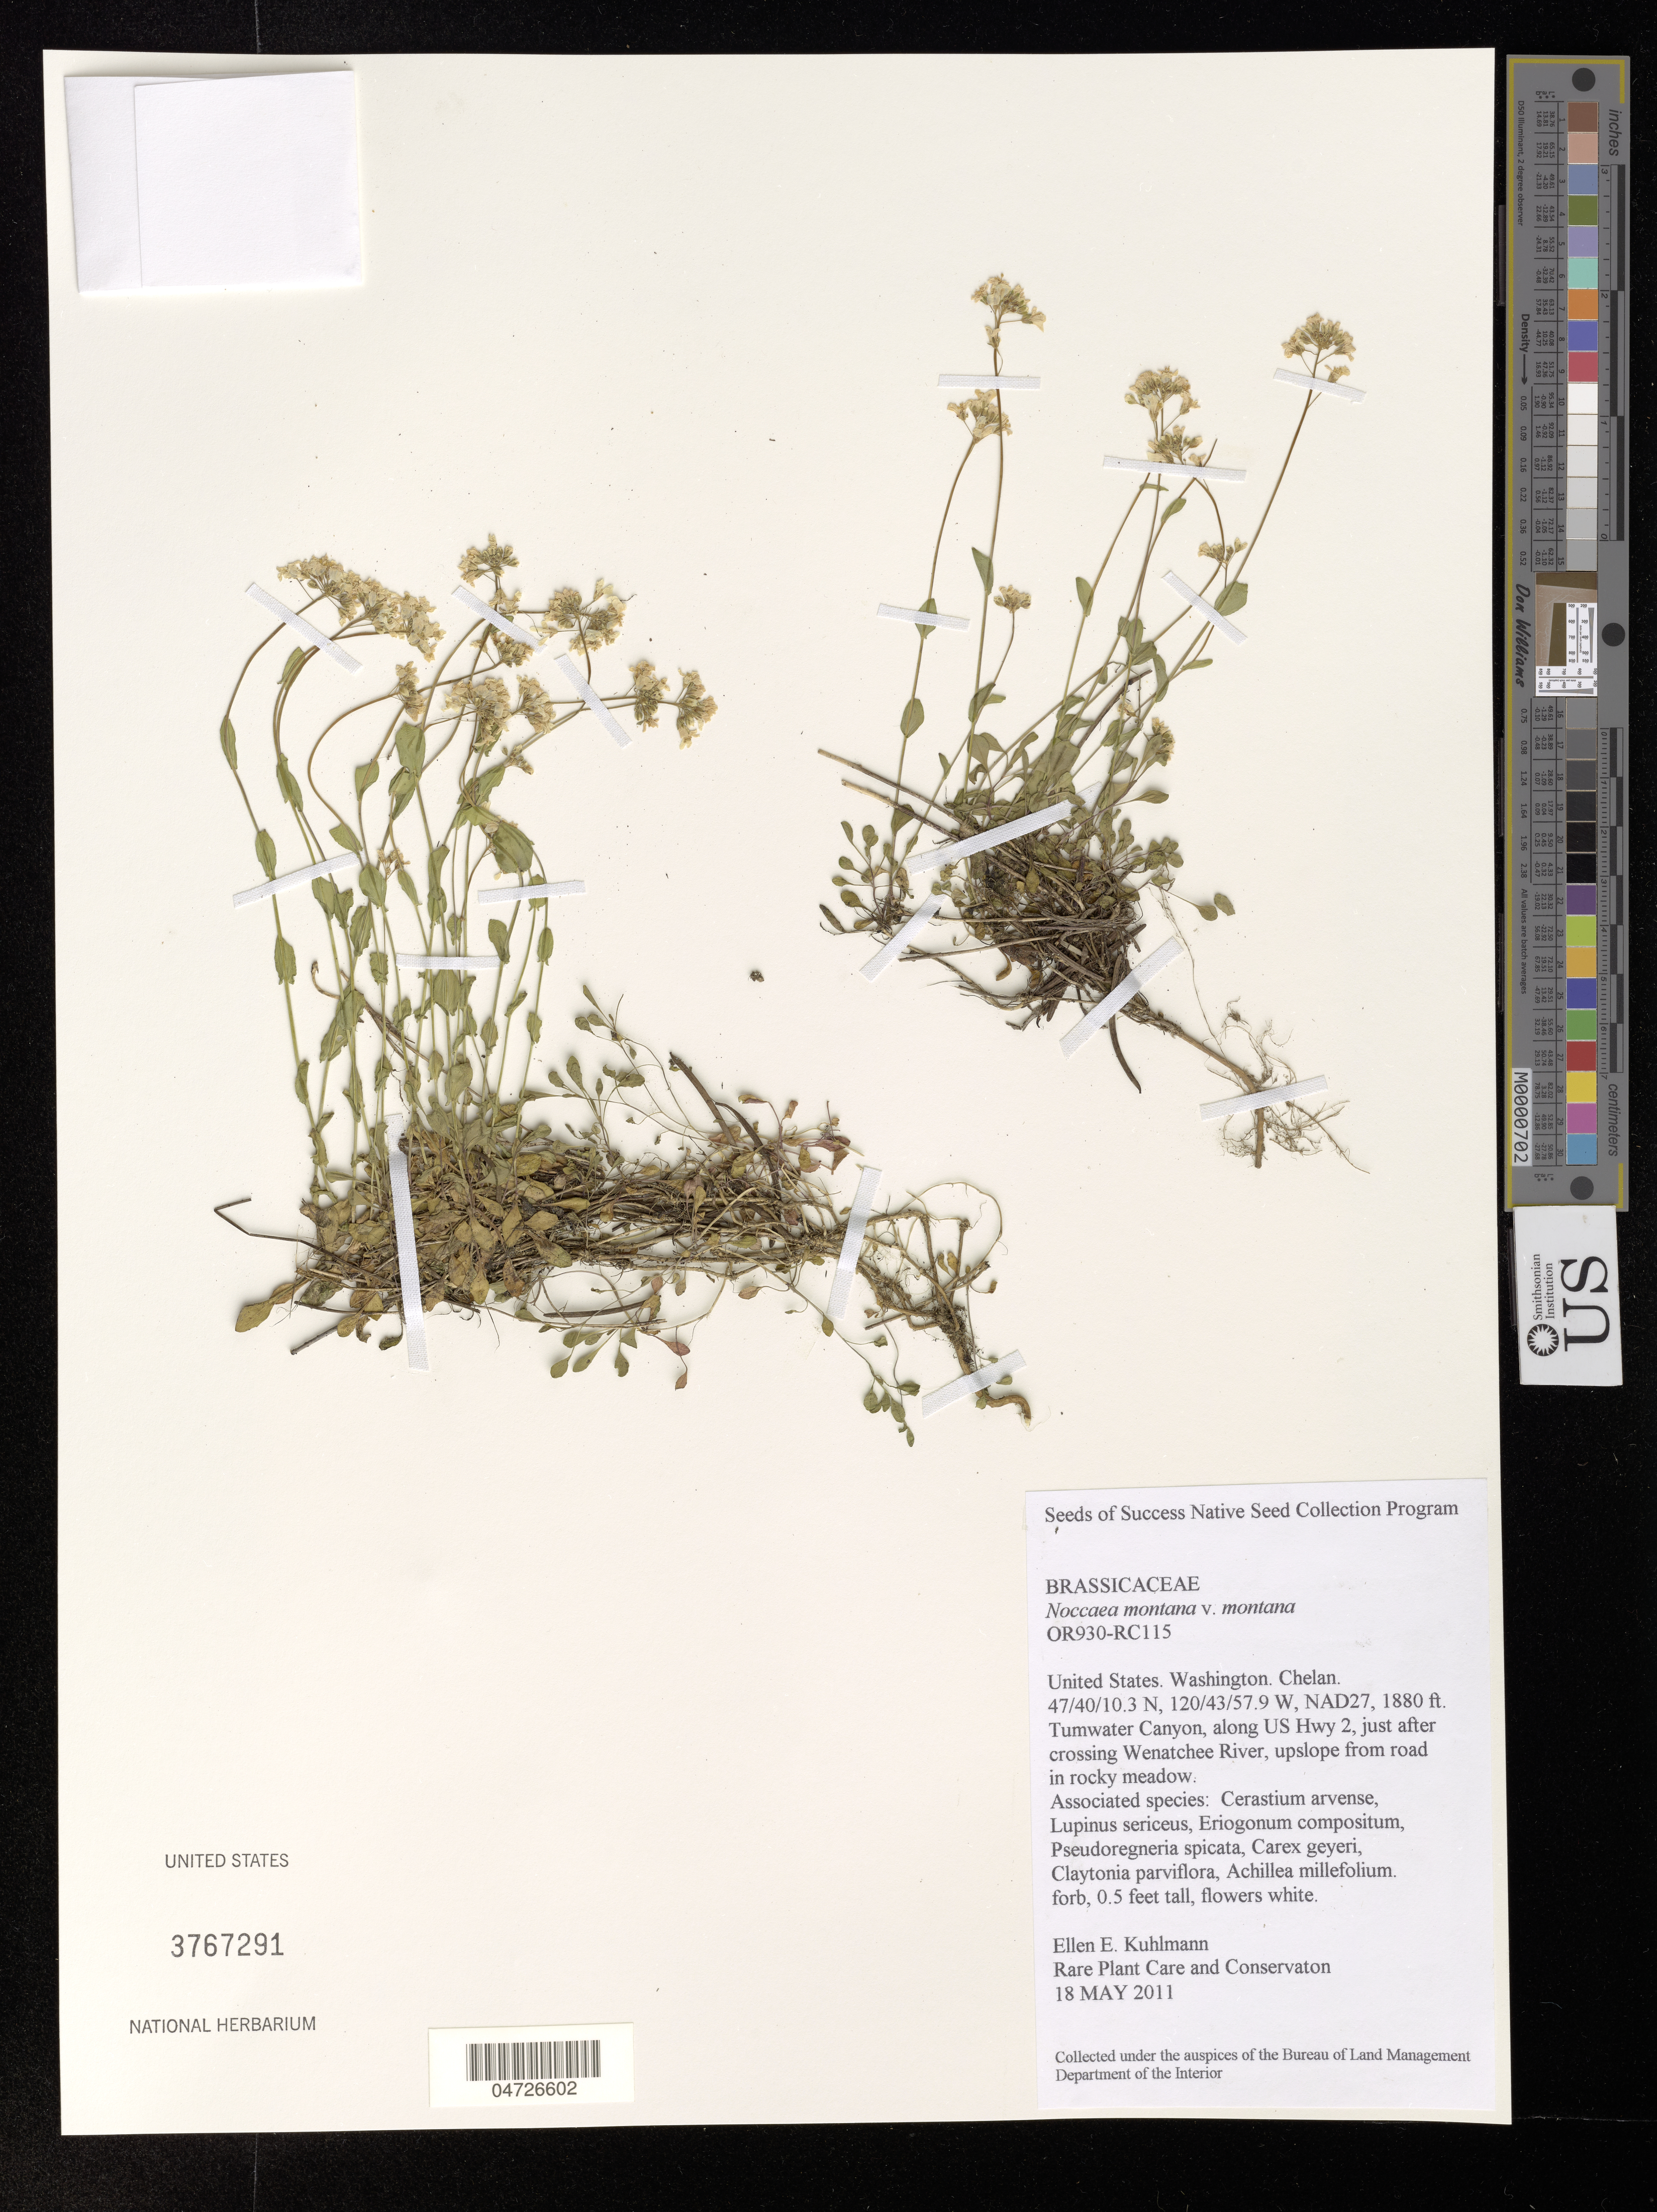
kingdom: Plantae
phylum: Tracheophyta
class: Magnoliopsida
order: Brassicales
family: Brassicaceae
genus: Noccaea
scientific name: Noccaea montana var. montana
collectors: E. Kuhlmann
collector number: OR930-RC115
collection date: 2011-05-18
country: United States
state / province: Washington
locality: Chelan. Tumwater Canyon, along US Hwy 2, just after crossing Wenatchee River.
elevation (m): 573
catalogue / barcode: US 3767291